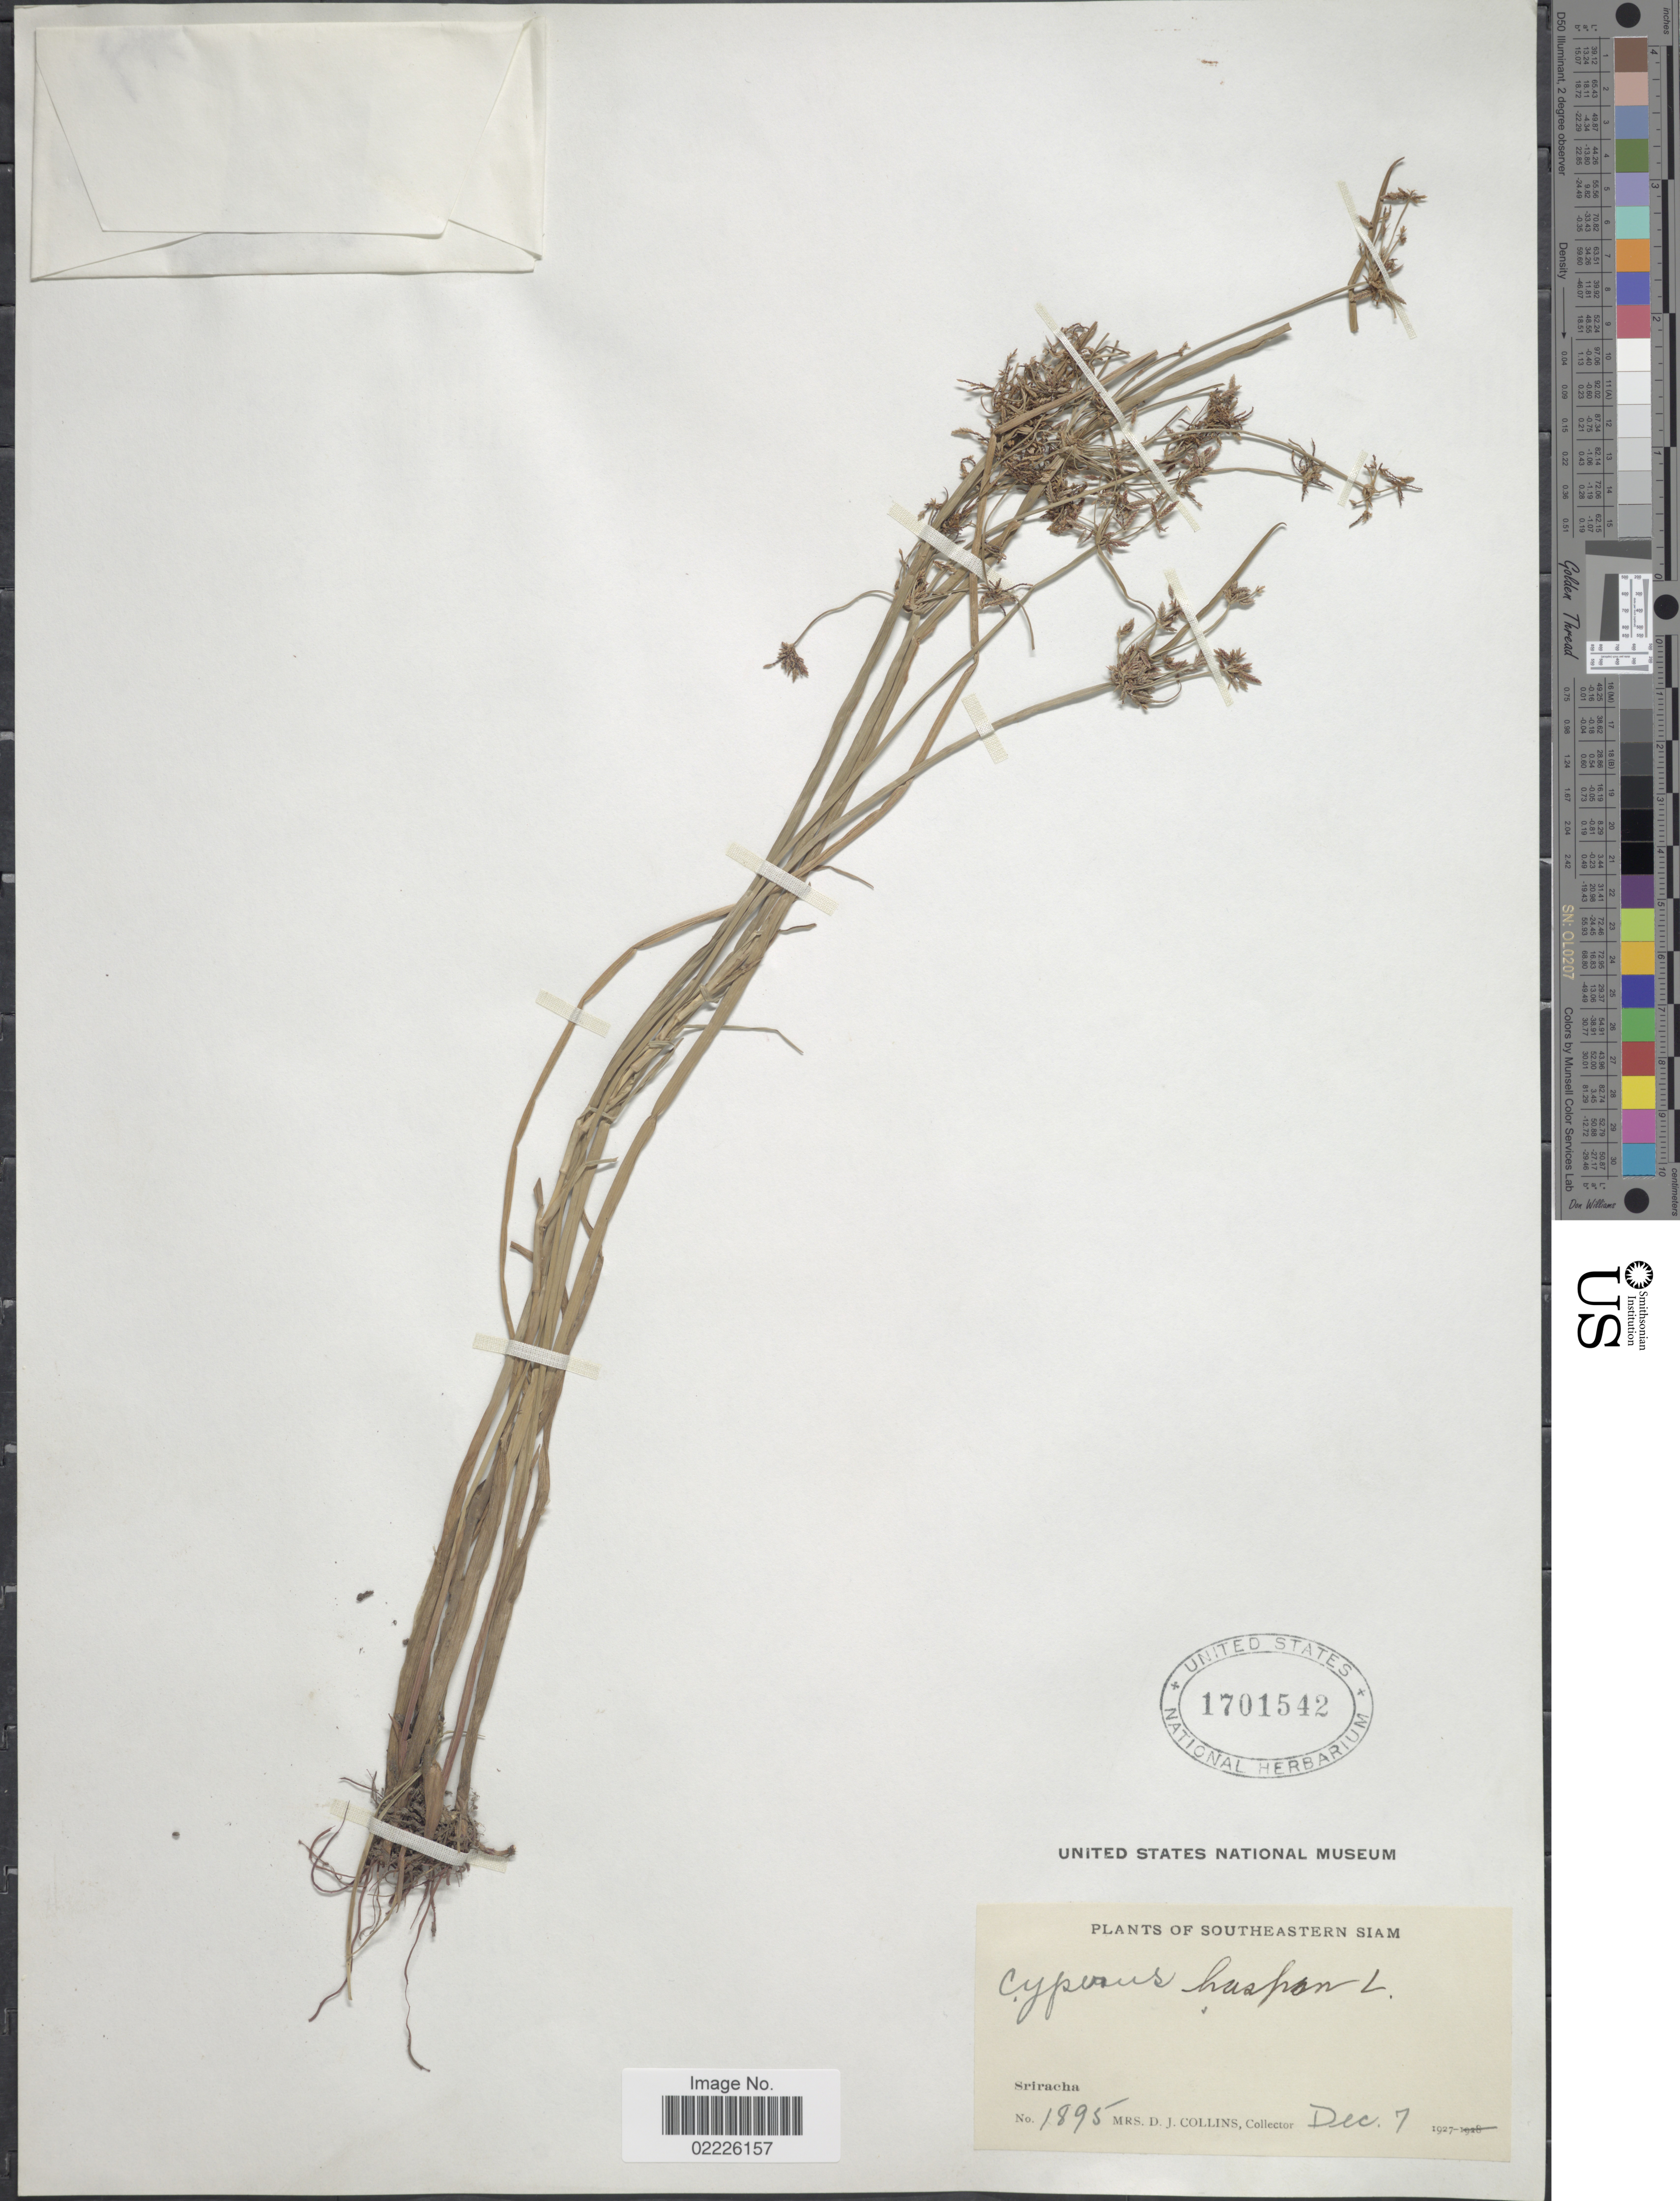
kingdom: Plantae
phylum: Tracheophyta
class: Liliopsida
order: Poales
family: Cyperaceae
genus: Cyperus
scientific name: Cyperus haspan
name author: L.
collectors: Mrs. D. J. Collins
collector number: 1895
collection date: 1927-12-07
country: Thailand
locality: Southeastern Siam, Sriracha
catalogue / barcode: US 1701542